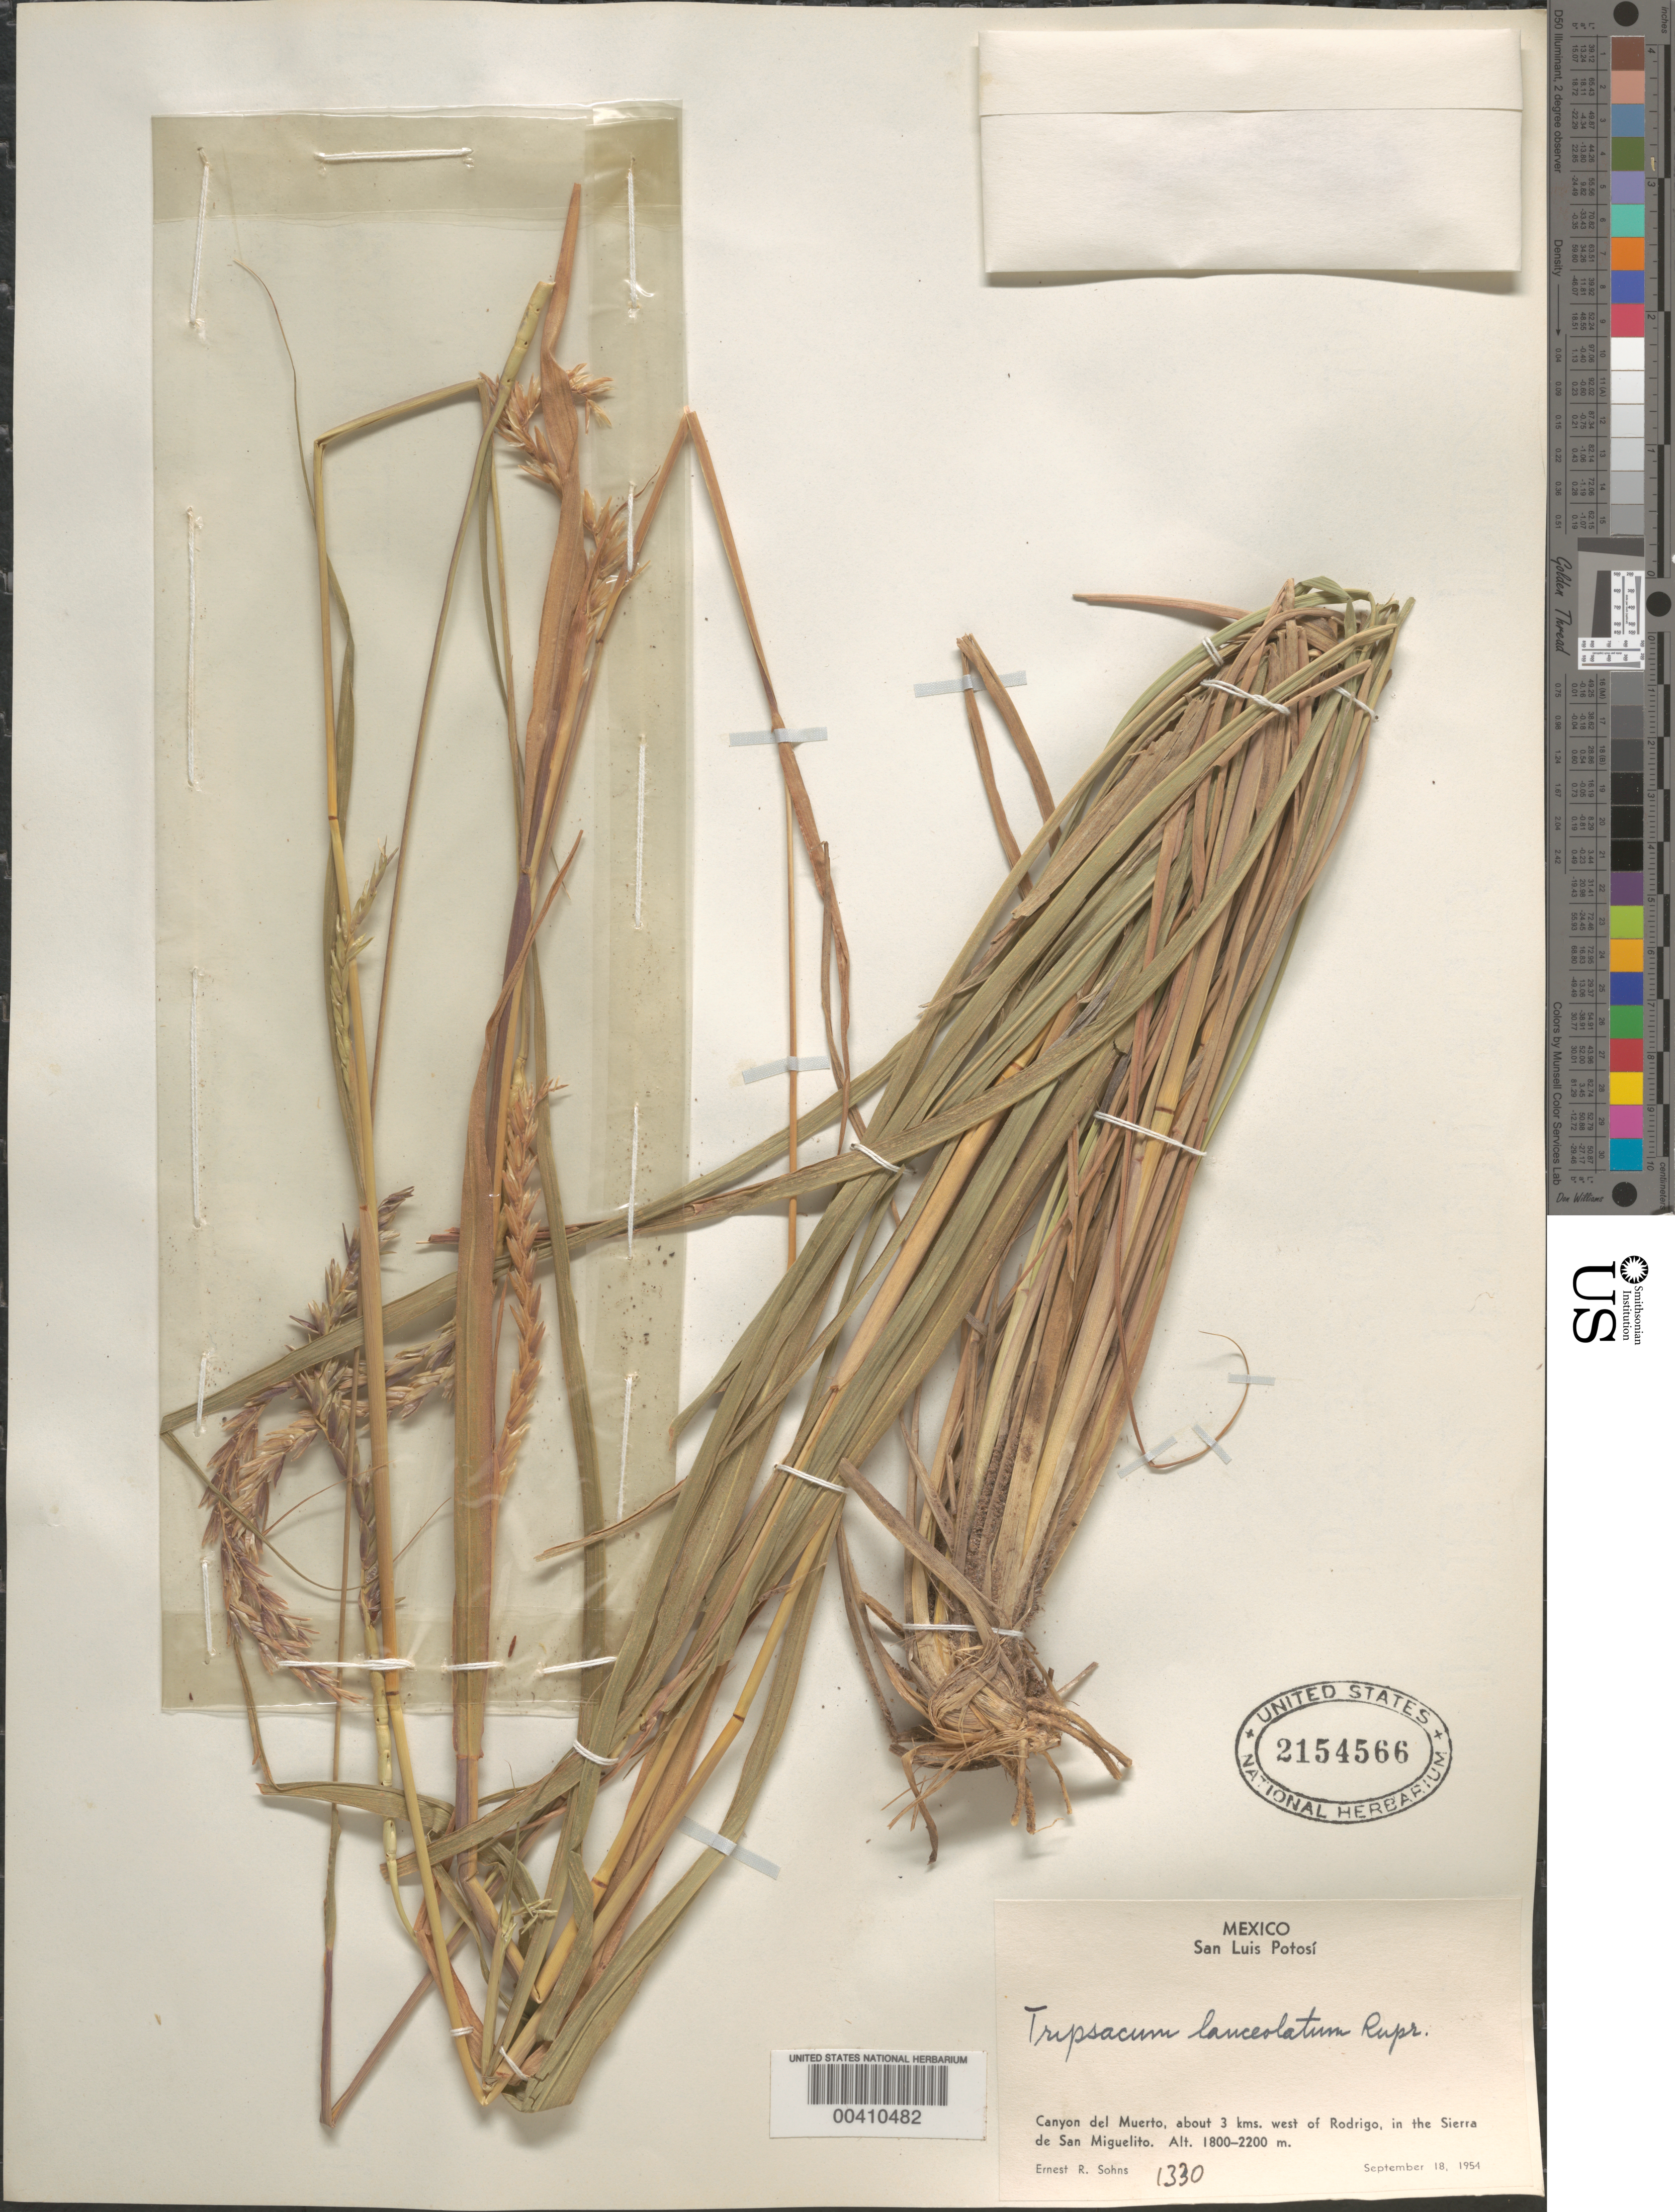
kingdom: Plantae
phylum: Tracheophyta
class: Liliopsida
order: Poales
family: Poaceae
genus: Tripsacum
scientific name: Tripsacum lanceolatum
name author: Rupr. ex E. Fourn.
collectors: E. R. Sohns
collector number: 1330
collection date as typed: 18 Sep 1954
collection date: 1954-09-18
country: Mexico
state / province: San Luis Potosi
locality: Canyon del Muerto, about 3 km W of Rodrigo, Sierra de San Miguelito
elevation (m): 1800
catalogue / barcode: US 2154566